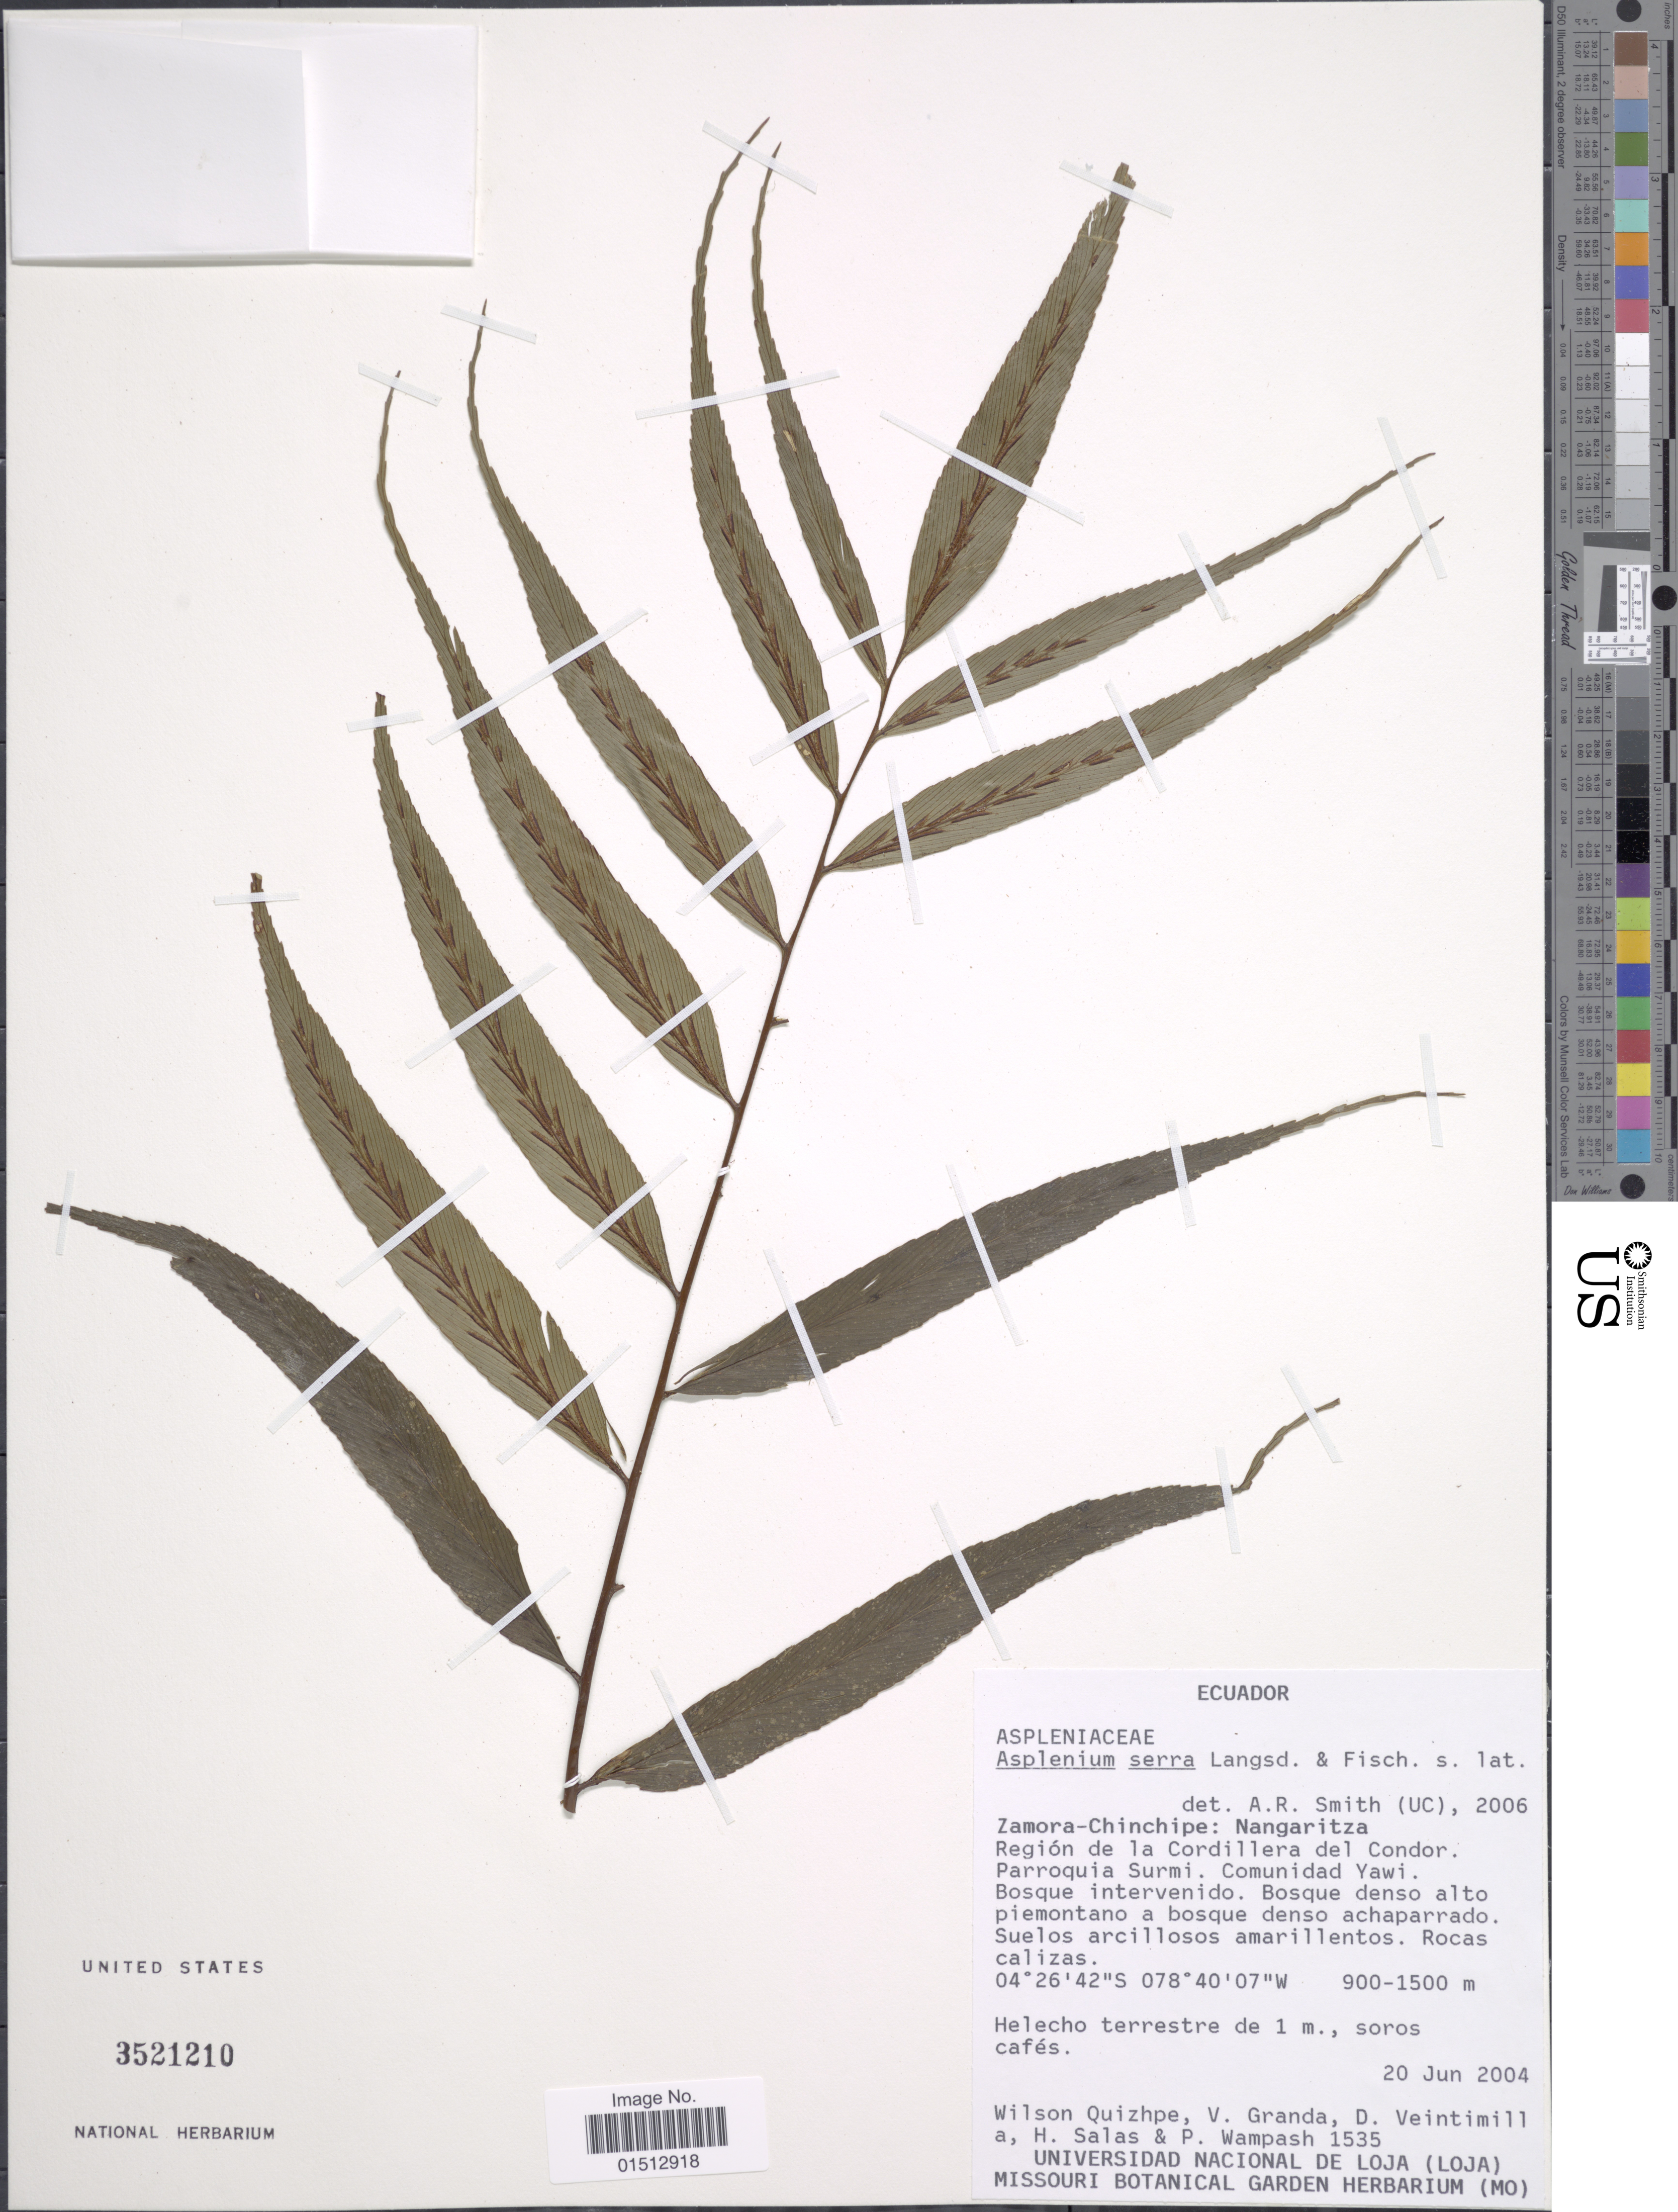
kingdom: Plantae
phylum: Tracheophyta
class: Polypodiopsida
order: Polypodiales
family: Aspleniaceae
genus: Asplenium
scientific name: Asplenium serra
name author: Langsd. & Fisch.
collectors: W. Quizhpe, V. Granda, D. Veintimilla, H. Salas & P. Wampash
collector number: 1535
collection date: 2004-06-20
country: Ecuador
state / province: Zamora-Chinchipe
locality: Ecuador, Zamora-Chinchipe: Nangaritza, Region de la Cordillera del Condor. Parroquia Surmi, Comunidad Yawi.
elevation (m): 900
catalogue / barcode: US 3521210